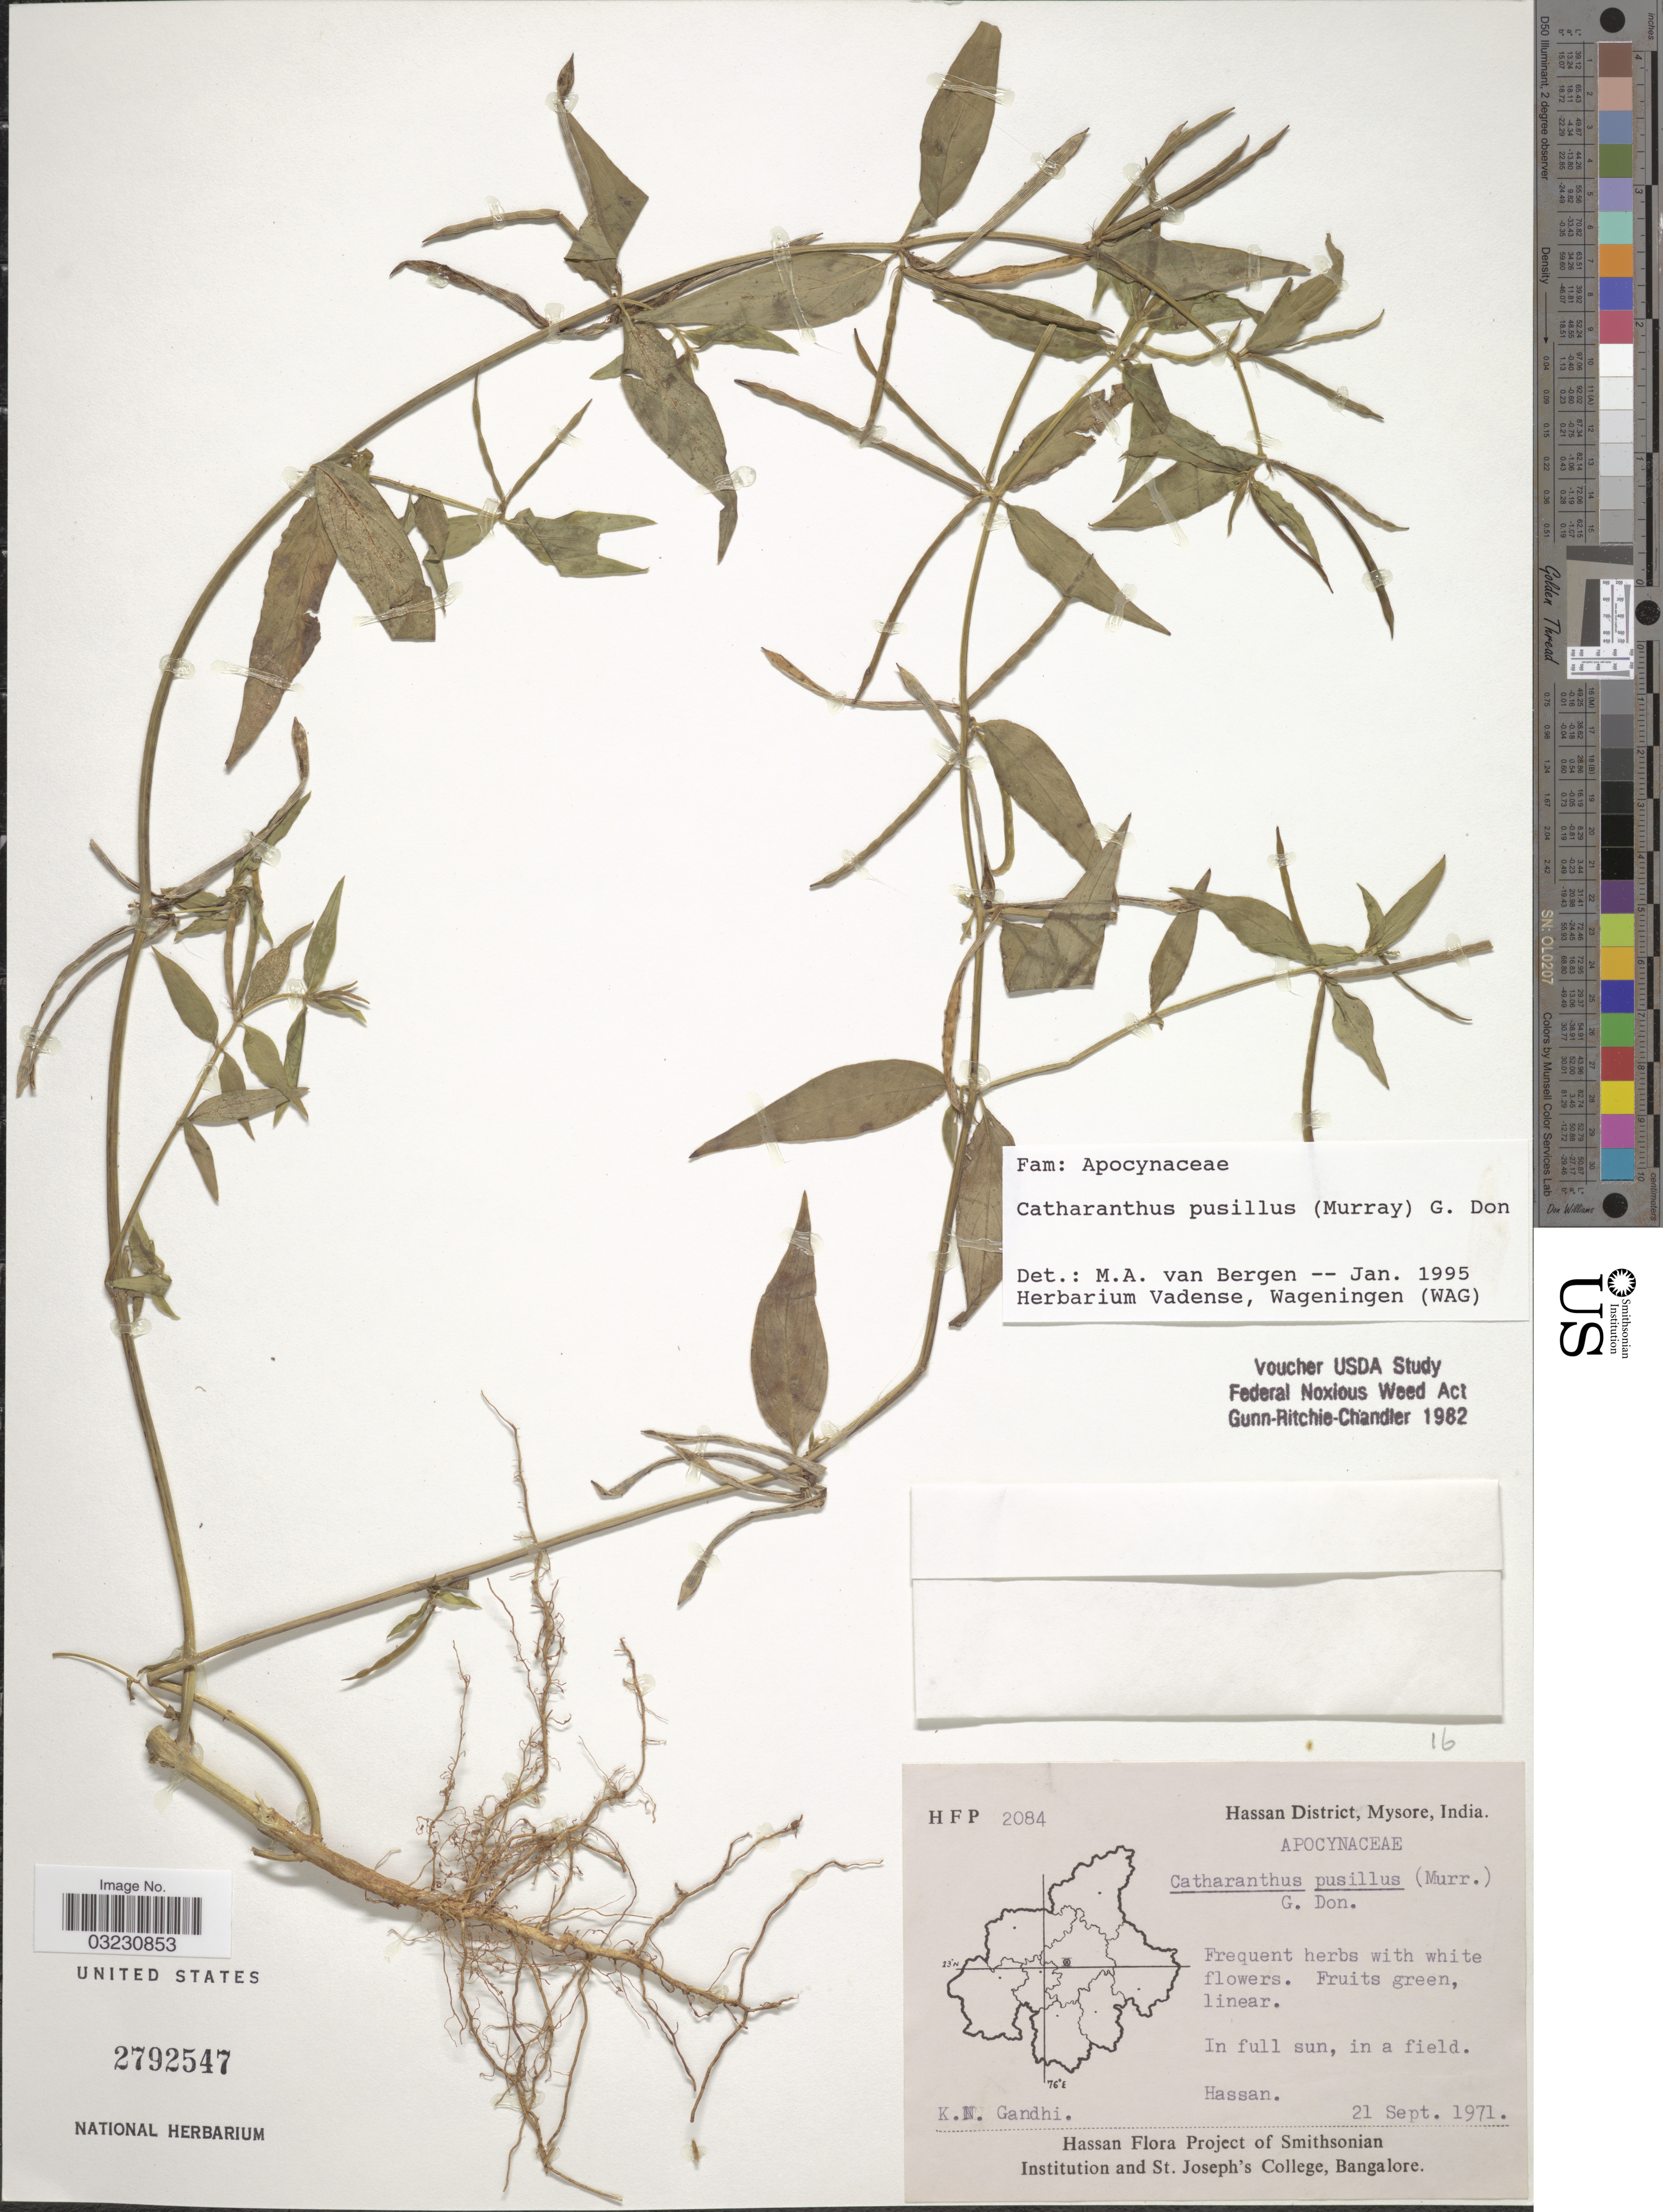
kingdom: Plantae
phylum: Tracheophyta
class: Magnoliopsida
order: Gentianales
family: Apocynaceae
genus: Catharanthus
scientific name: Catharanthus pusillus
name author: (Murray) G. Don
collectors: K. N. Gandhi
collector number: HFP 2084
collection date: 1971-09-21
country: India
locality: Hassan District, Mysore. Hassan.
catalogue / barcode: US 2792547